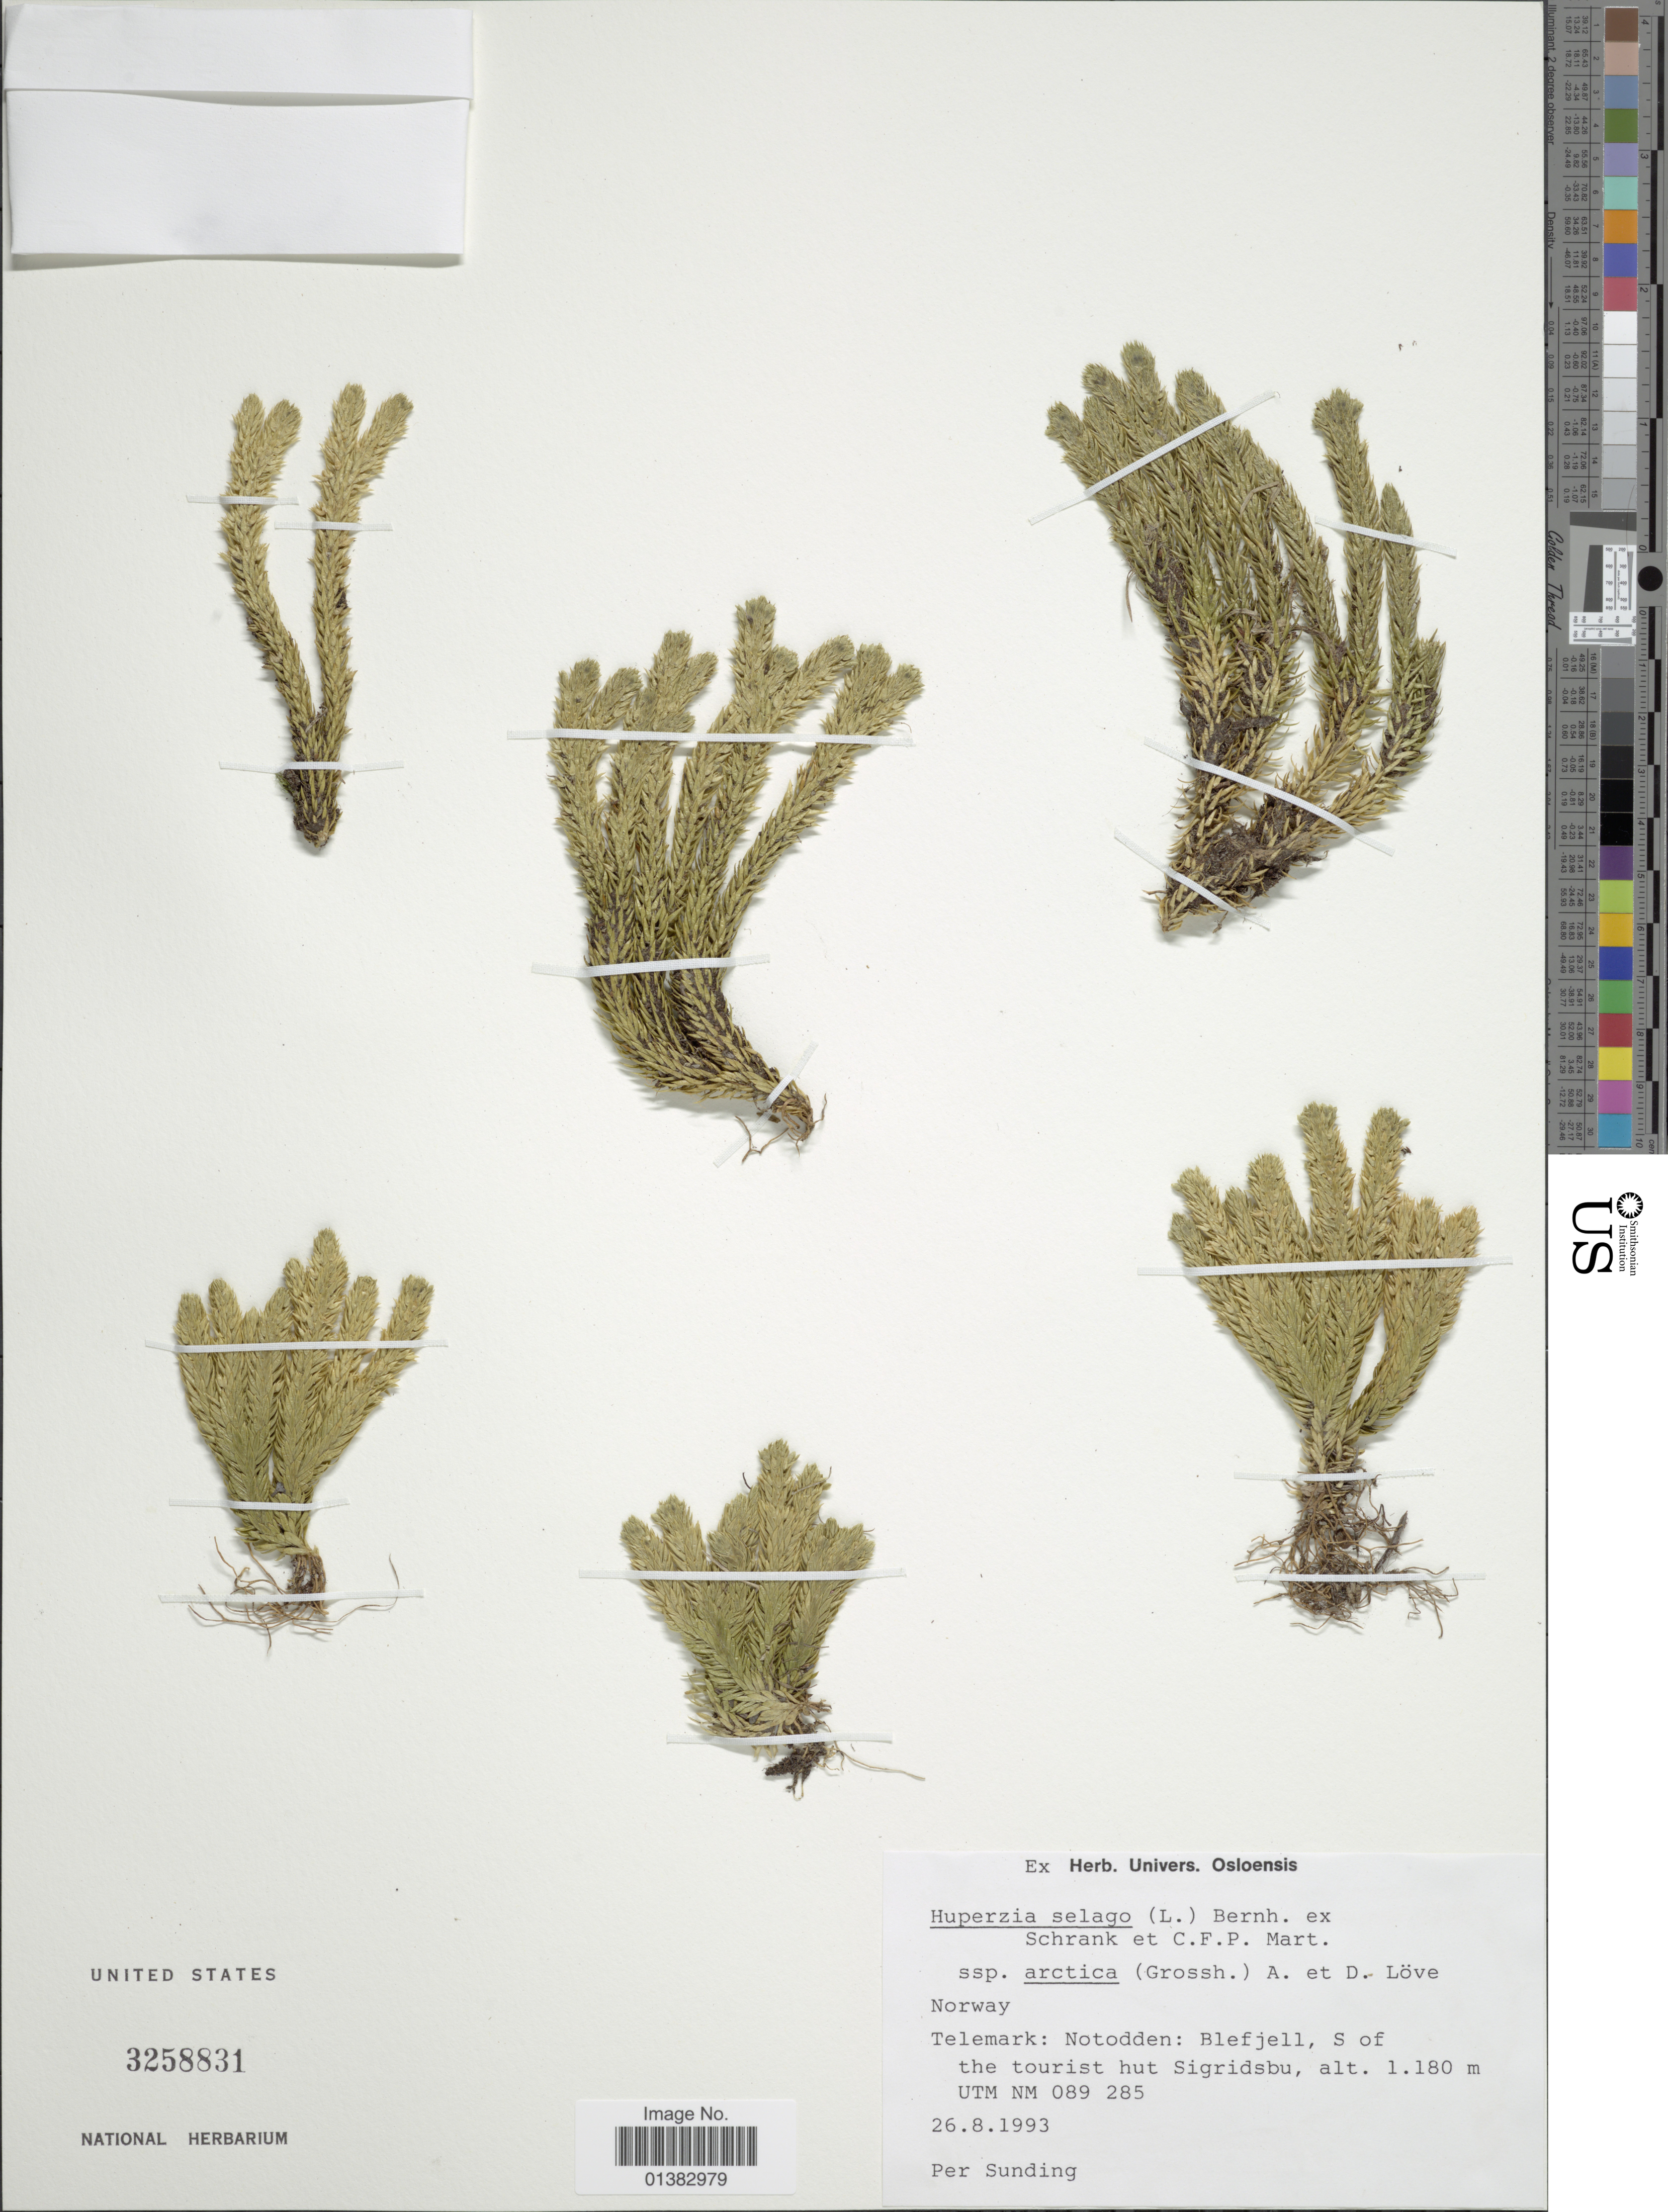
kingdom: Plantae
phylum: Tracheophyta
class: Lycopodiopsida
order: Lycopodiales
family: Lycopodiaceae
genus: Huperzia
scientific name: Huperzia selago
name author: (L.) Bernh. ex Schrank & Mart.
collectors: P. O. Sunding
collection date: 1993-08-26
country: Norway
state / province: Telemark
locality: Notodden: Blefjell, S of the tourist hut Sigridsbu, UTM NM 089 285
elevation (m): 1180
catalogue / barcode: US 3258831